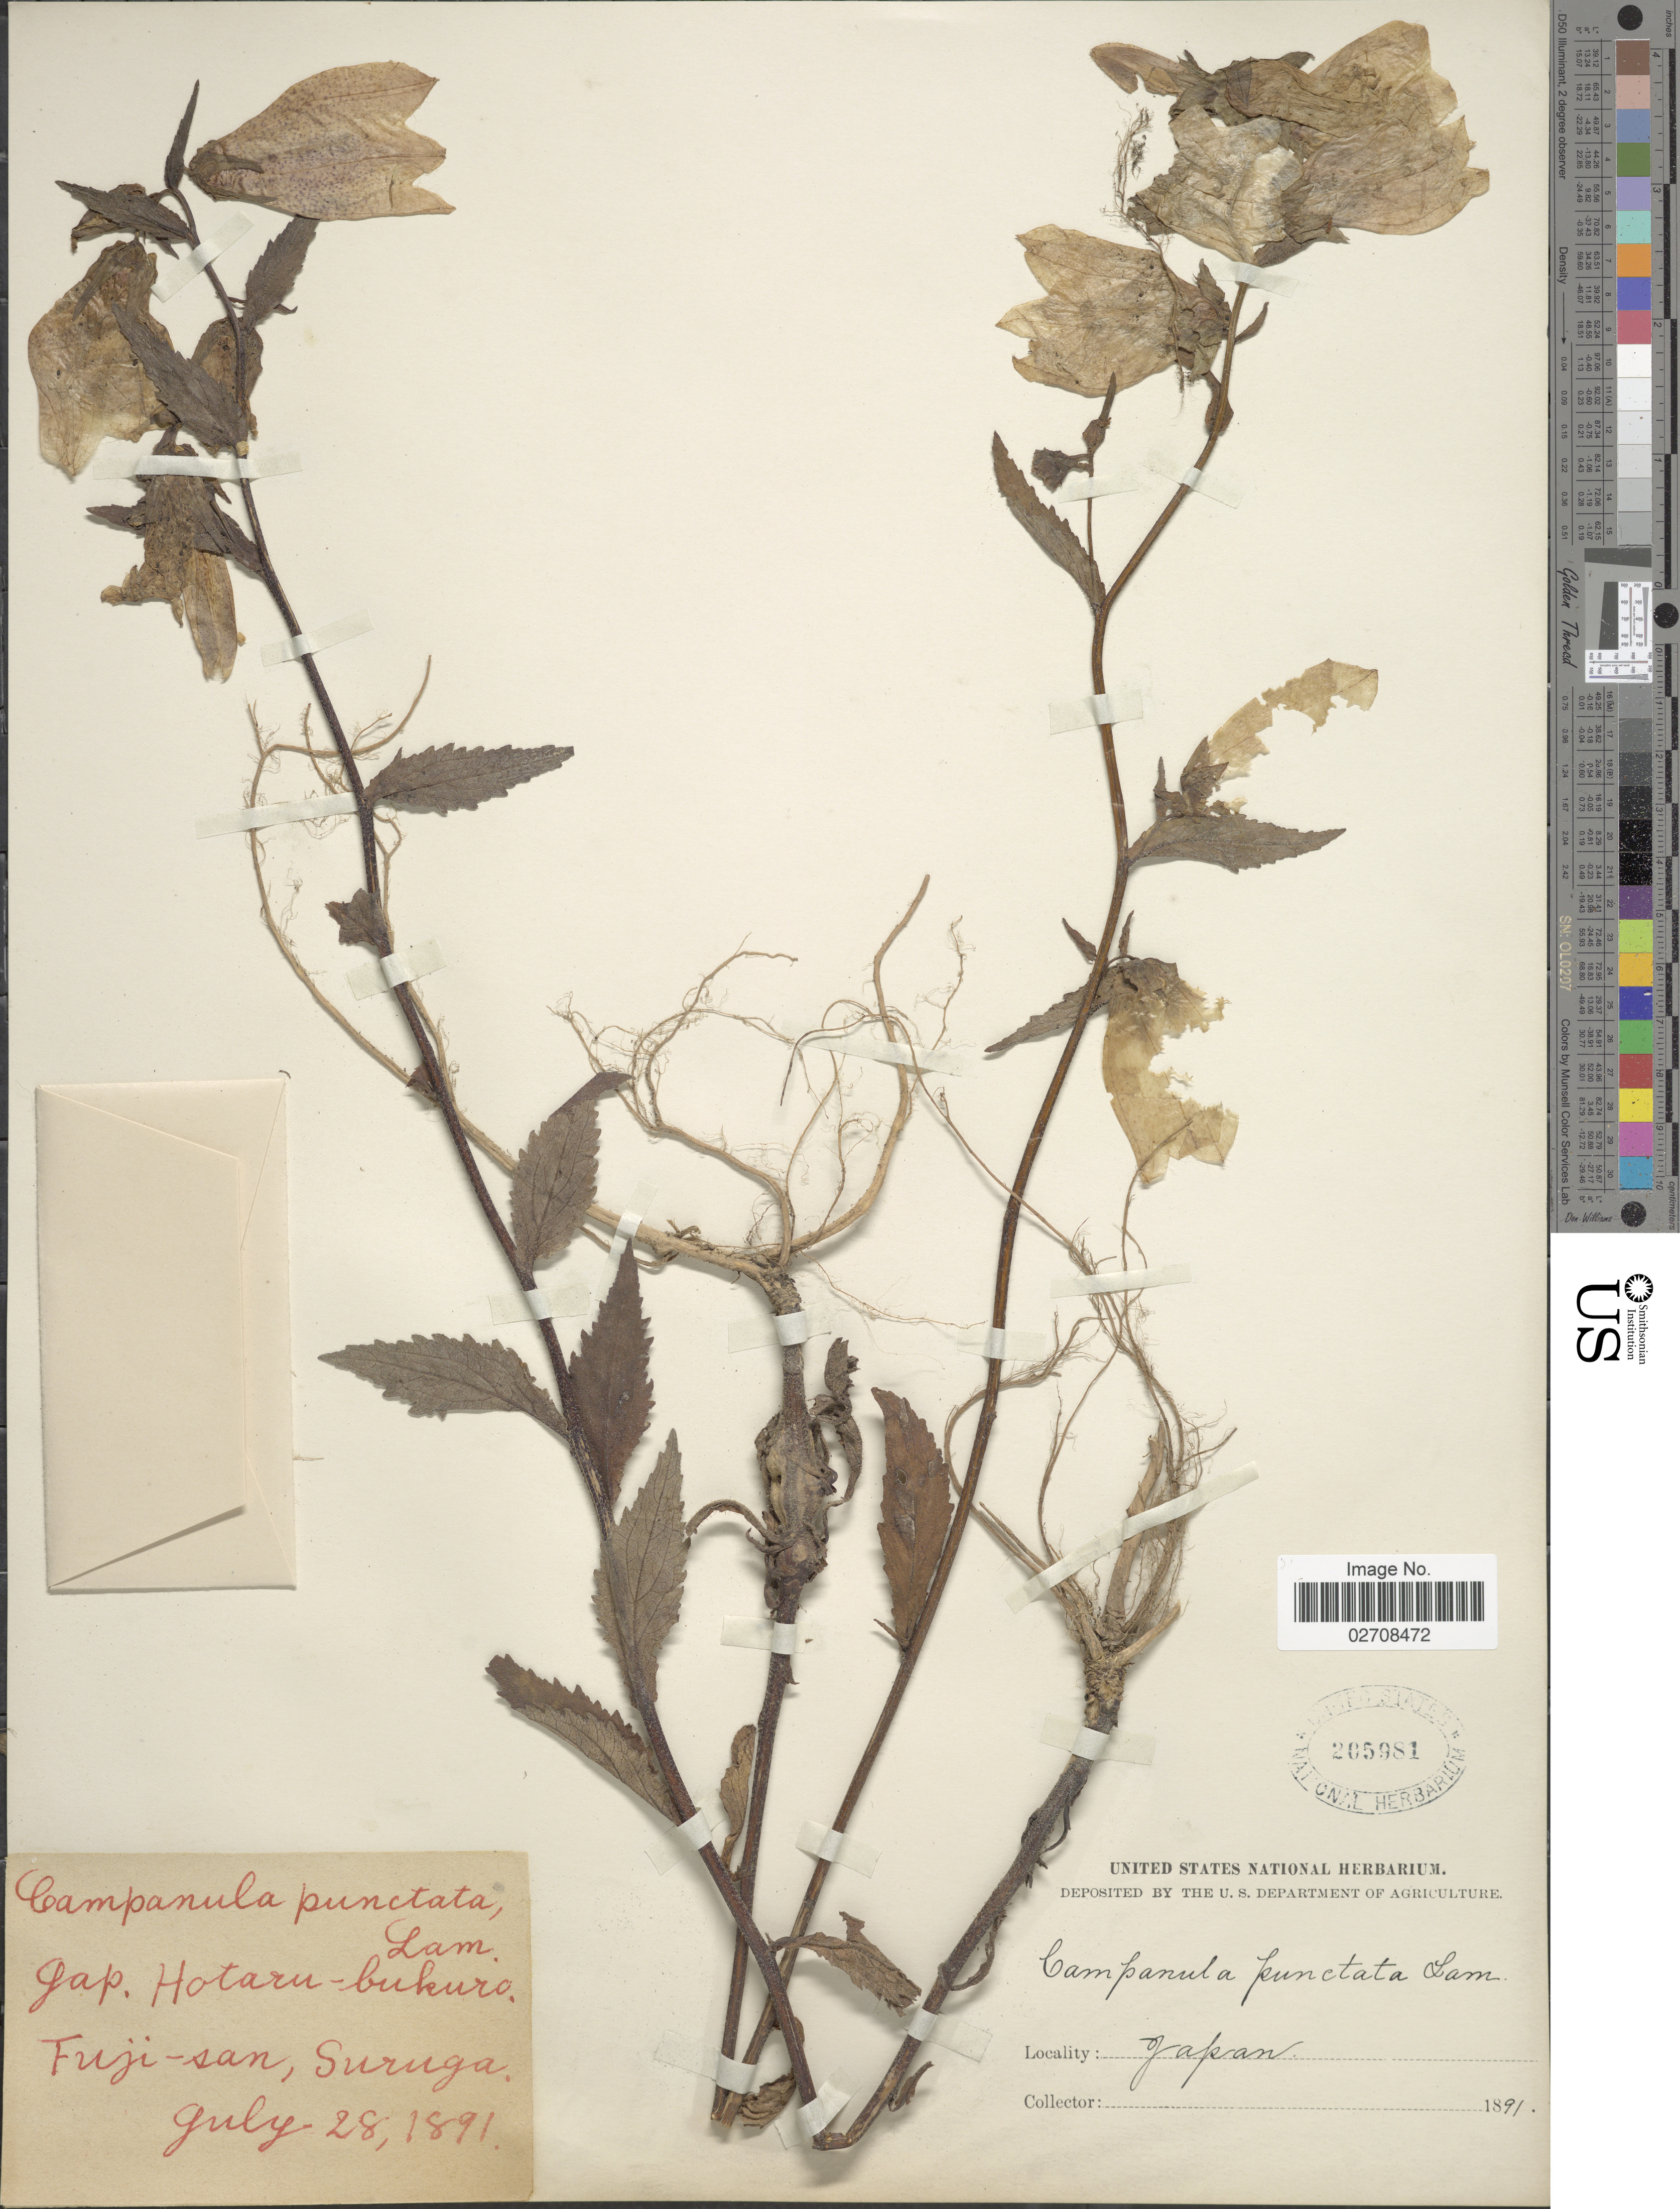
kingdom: Plantae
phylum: Tracheophyta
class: Magnoliopsida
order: Asterales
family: Campanulaceae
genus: Campanula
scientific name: Campanula punctata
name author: Lam.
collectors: ex herb. United States National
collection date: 1891-07-28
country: Japan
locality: Fuji-san, Suruga.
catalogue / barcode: US 205981